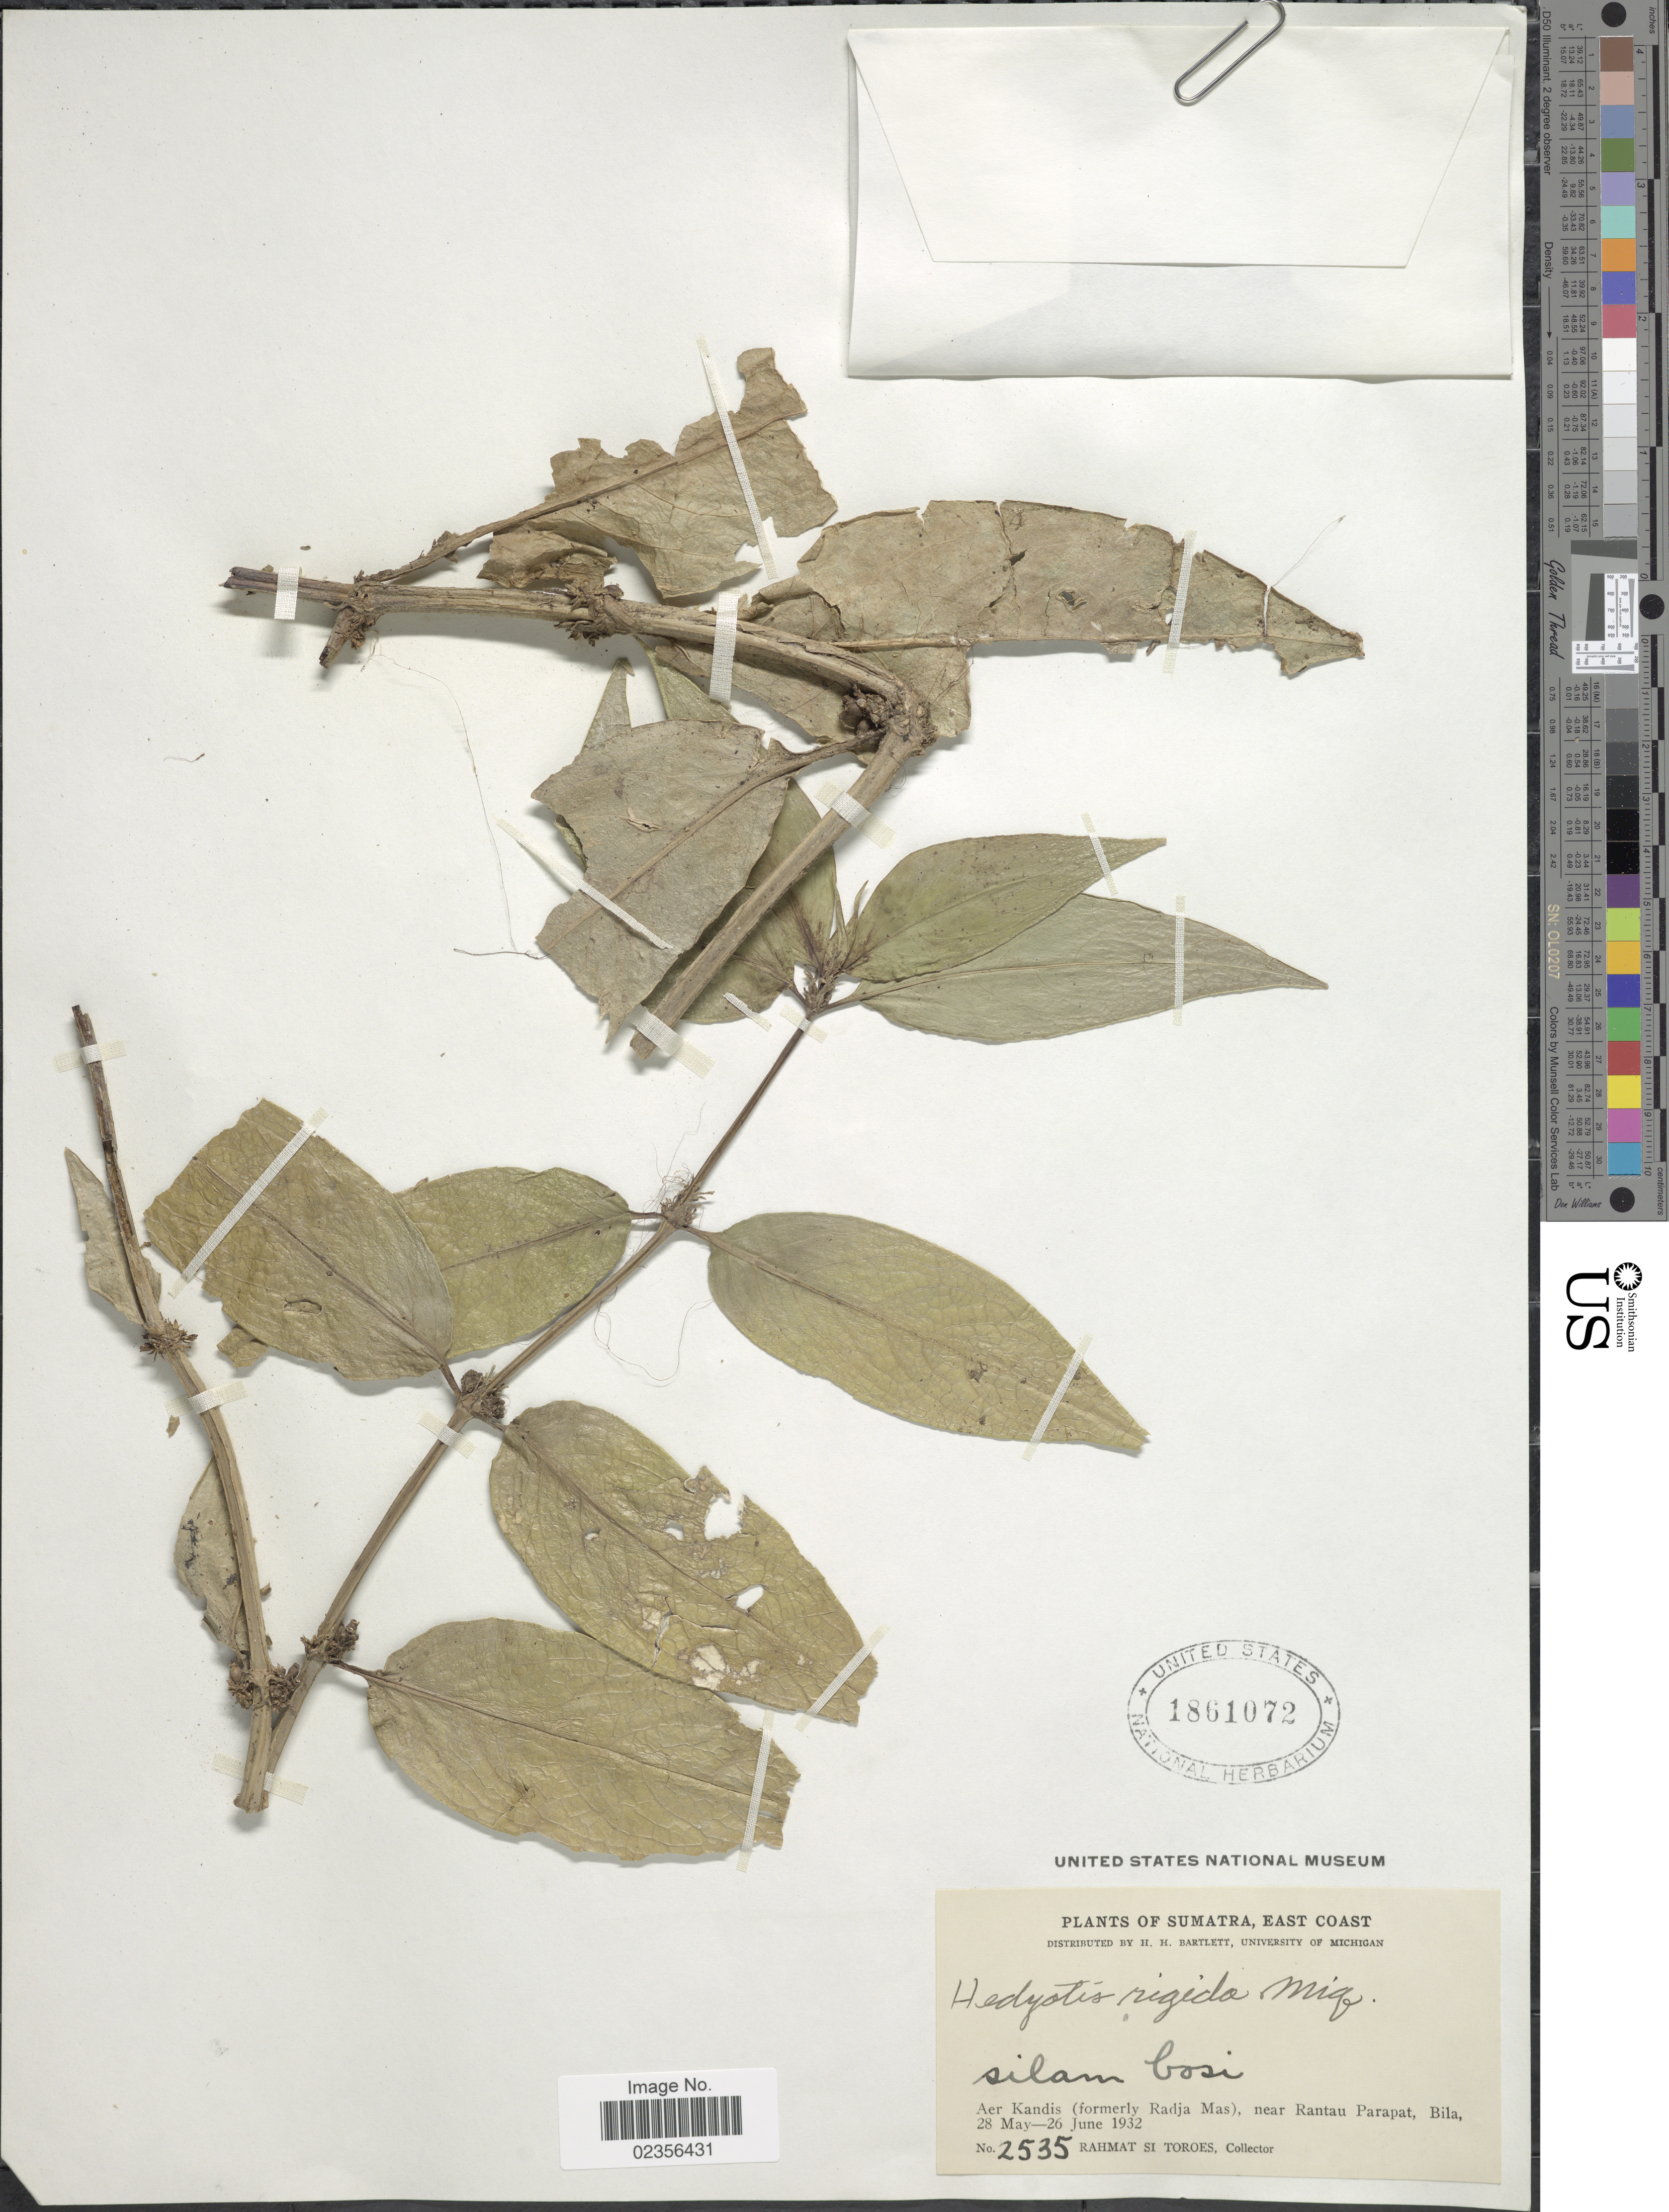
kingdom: Plantae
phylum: Tracheophyta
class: Magnoliopsida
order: Gentianales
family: Rubiaceae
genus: Hedyotis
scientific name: Hedyotis rigida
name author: (Blume) Walp.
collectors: Rahmat Si Boeea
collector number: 2535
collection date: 1932-05-28/1932-06-26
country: Indonesia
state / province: Sumatra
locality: Sumatra, East Coast, Silam bosi, Aer Kandis (formerly Radja Mas), near Rantau Parapat, Bila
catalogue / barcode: US 1861072